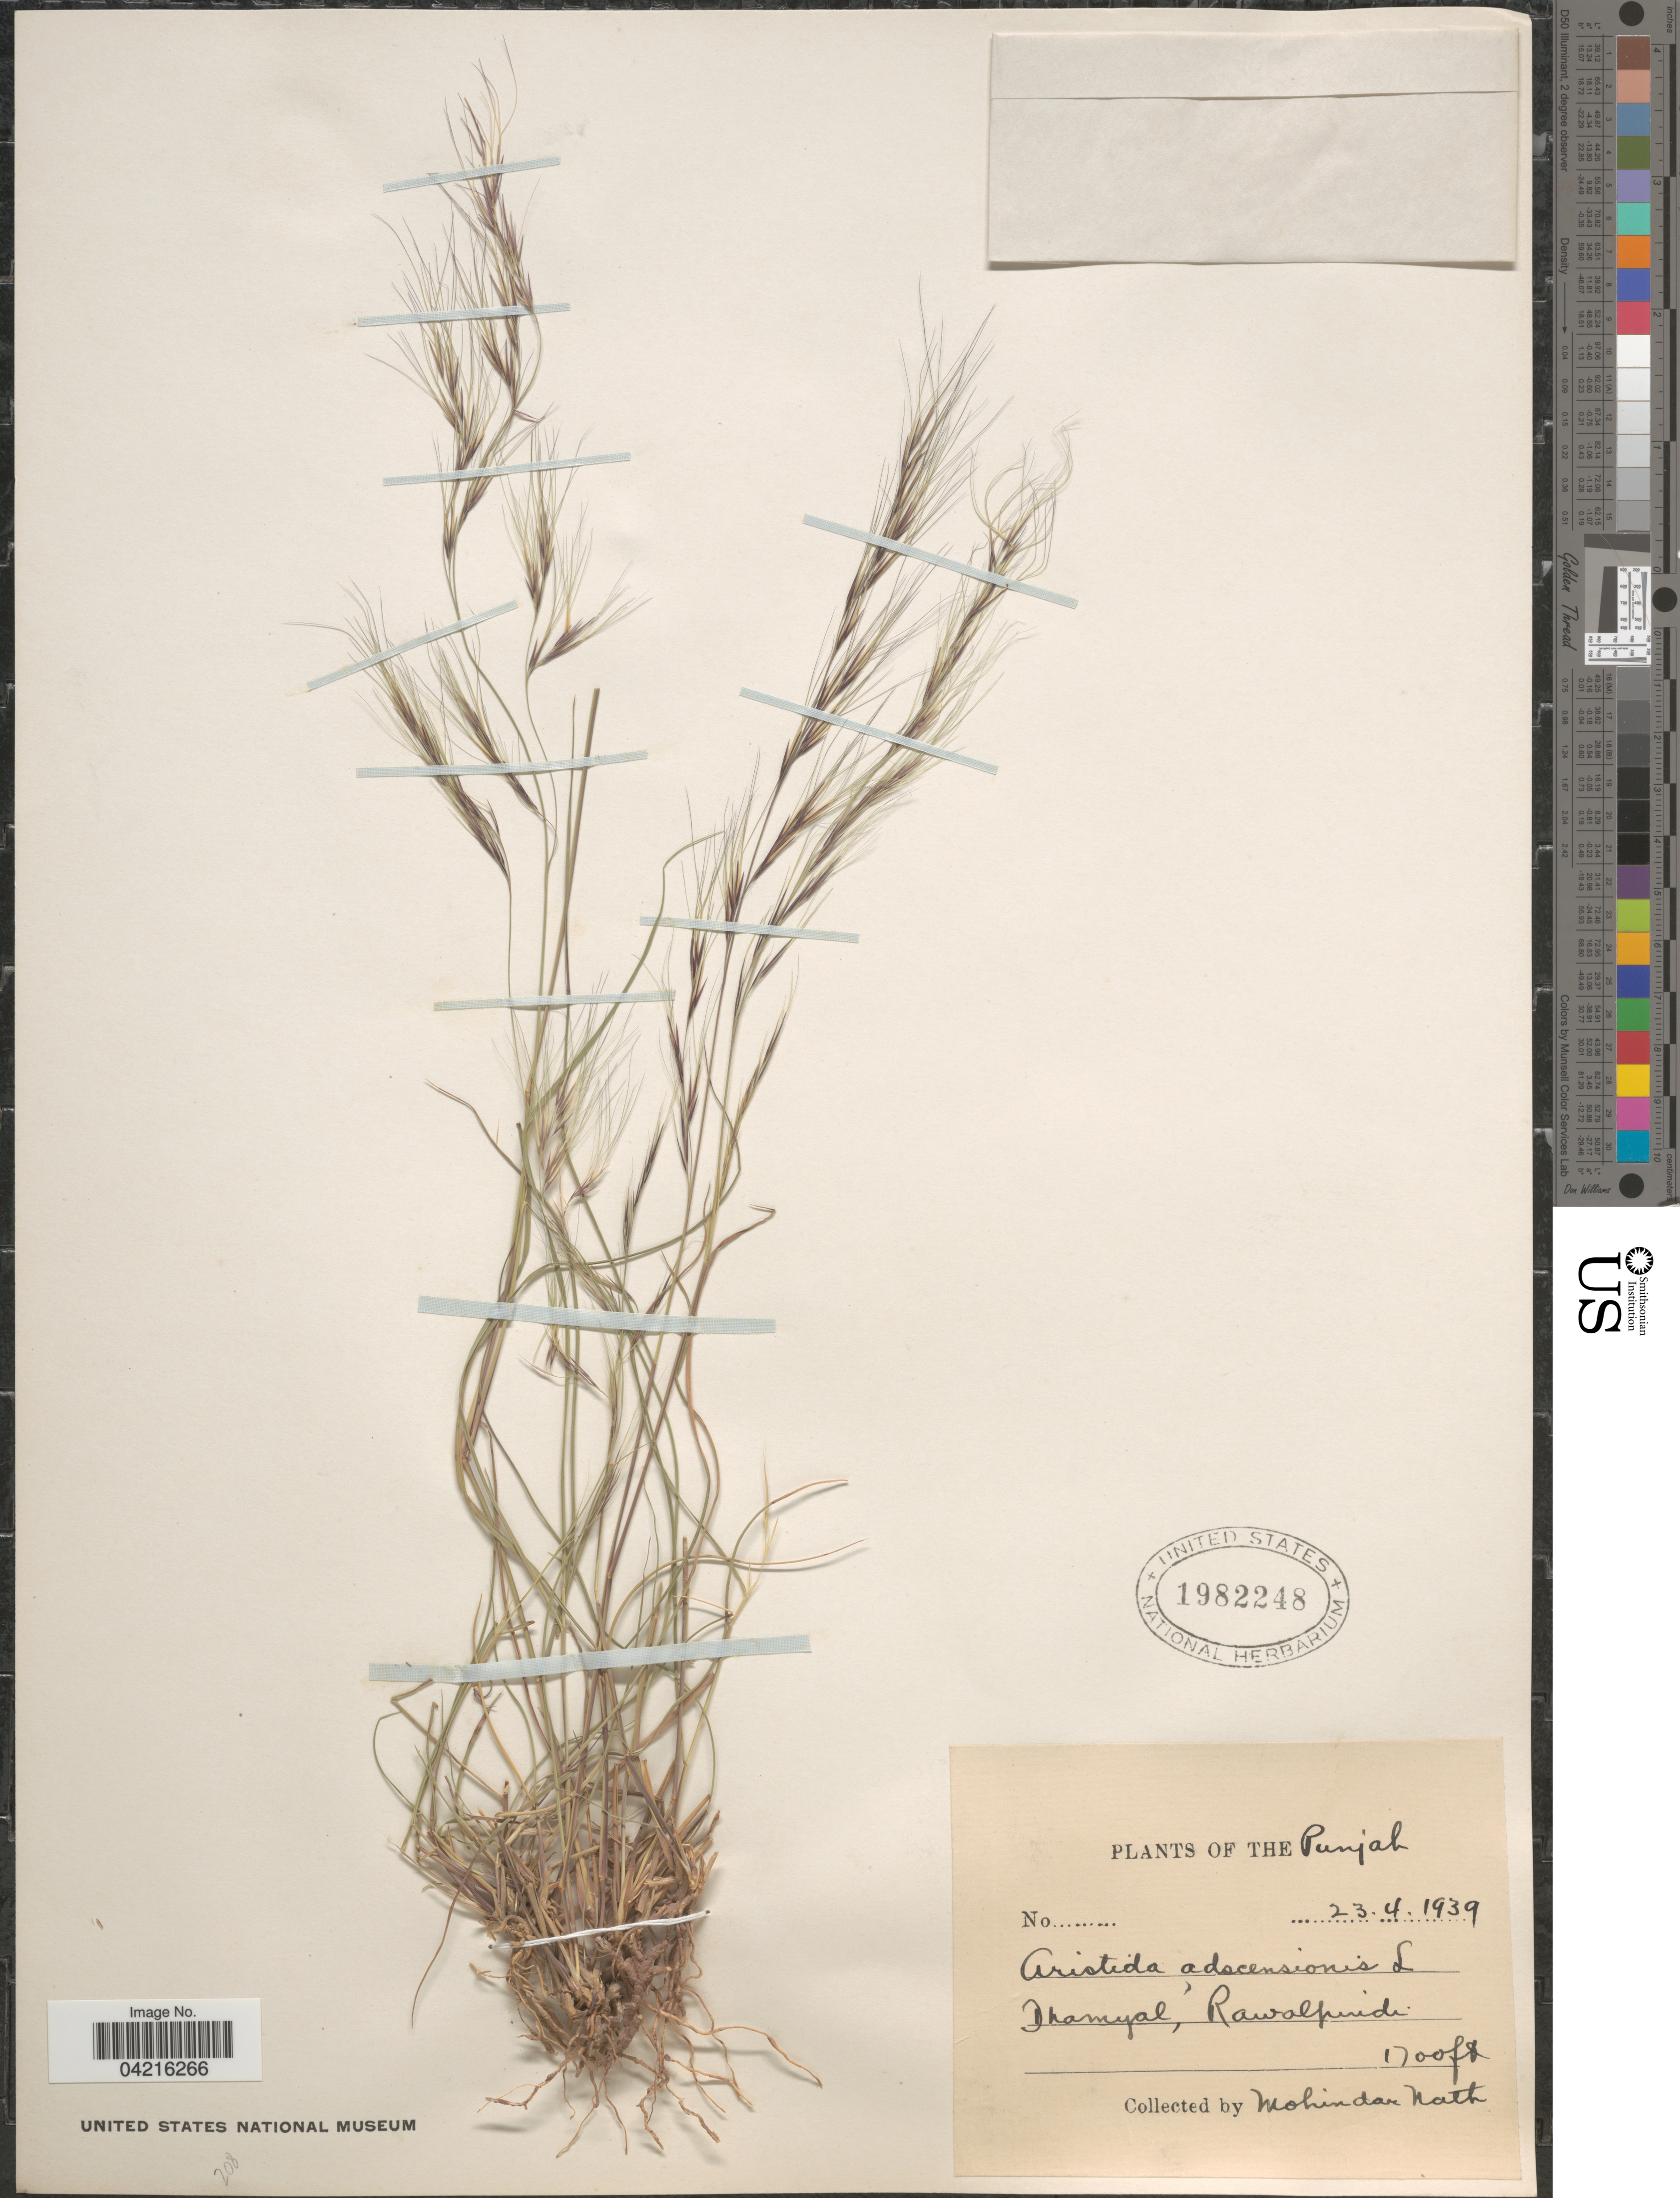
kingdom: Plantae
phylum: Tracheophyta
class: Liliopsida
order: Poales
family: Poaceae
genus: Aristida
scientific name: Aristida adscensionis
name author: L.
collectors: N. Mohindar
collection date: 1939-04-23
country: Pakistan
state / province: Punjab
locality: Dhamyal, Rawalpindi.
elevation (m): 518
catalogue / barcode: US 1982248